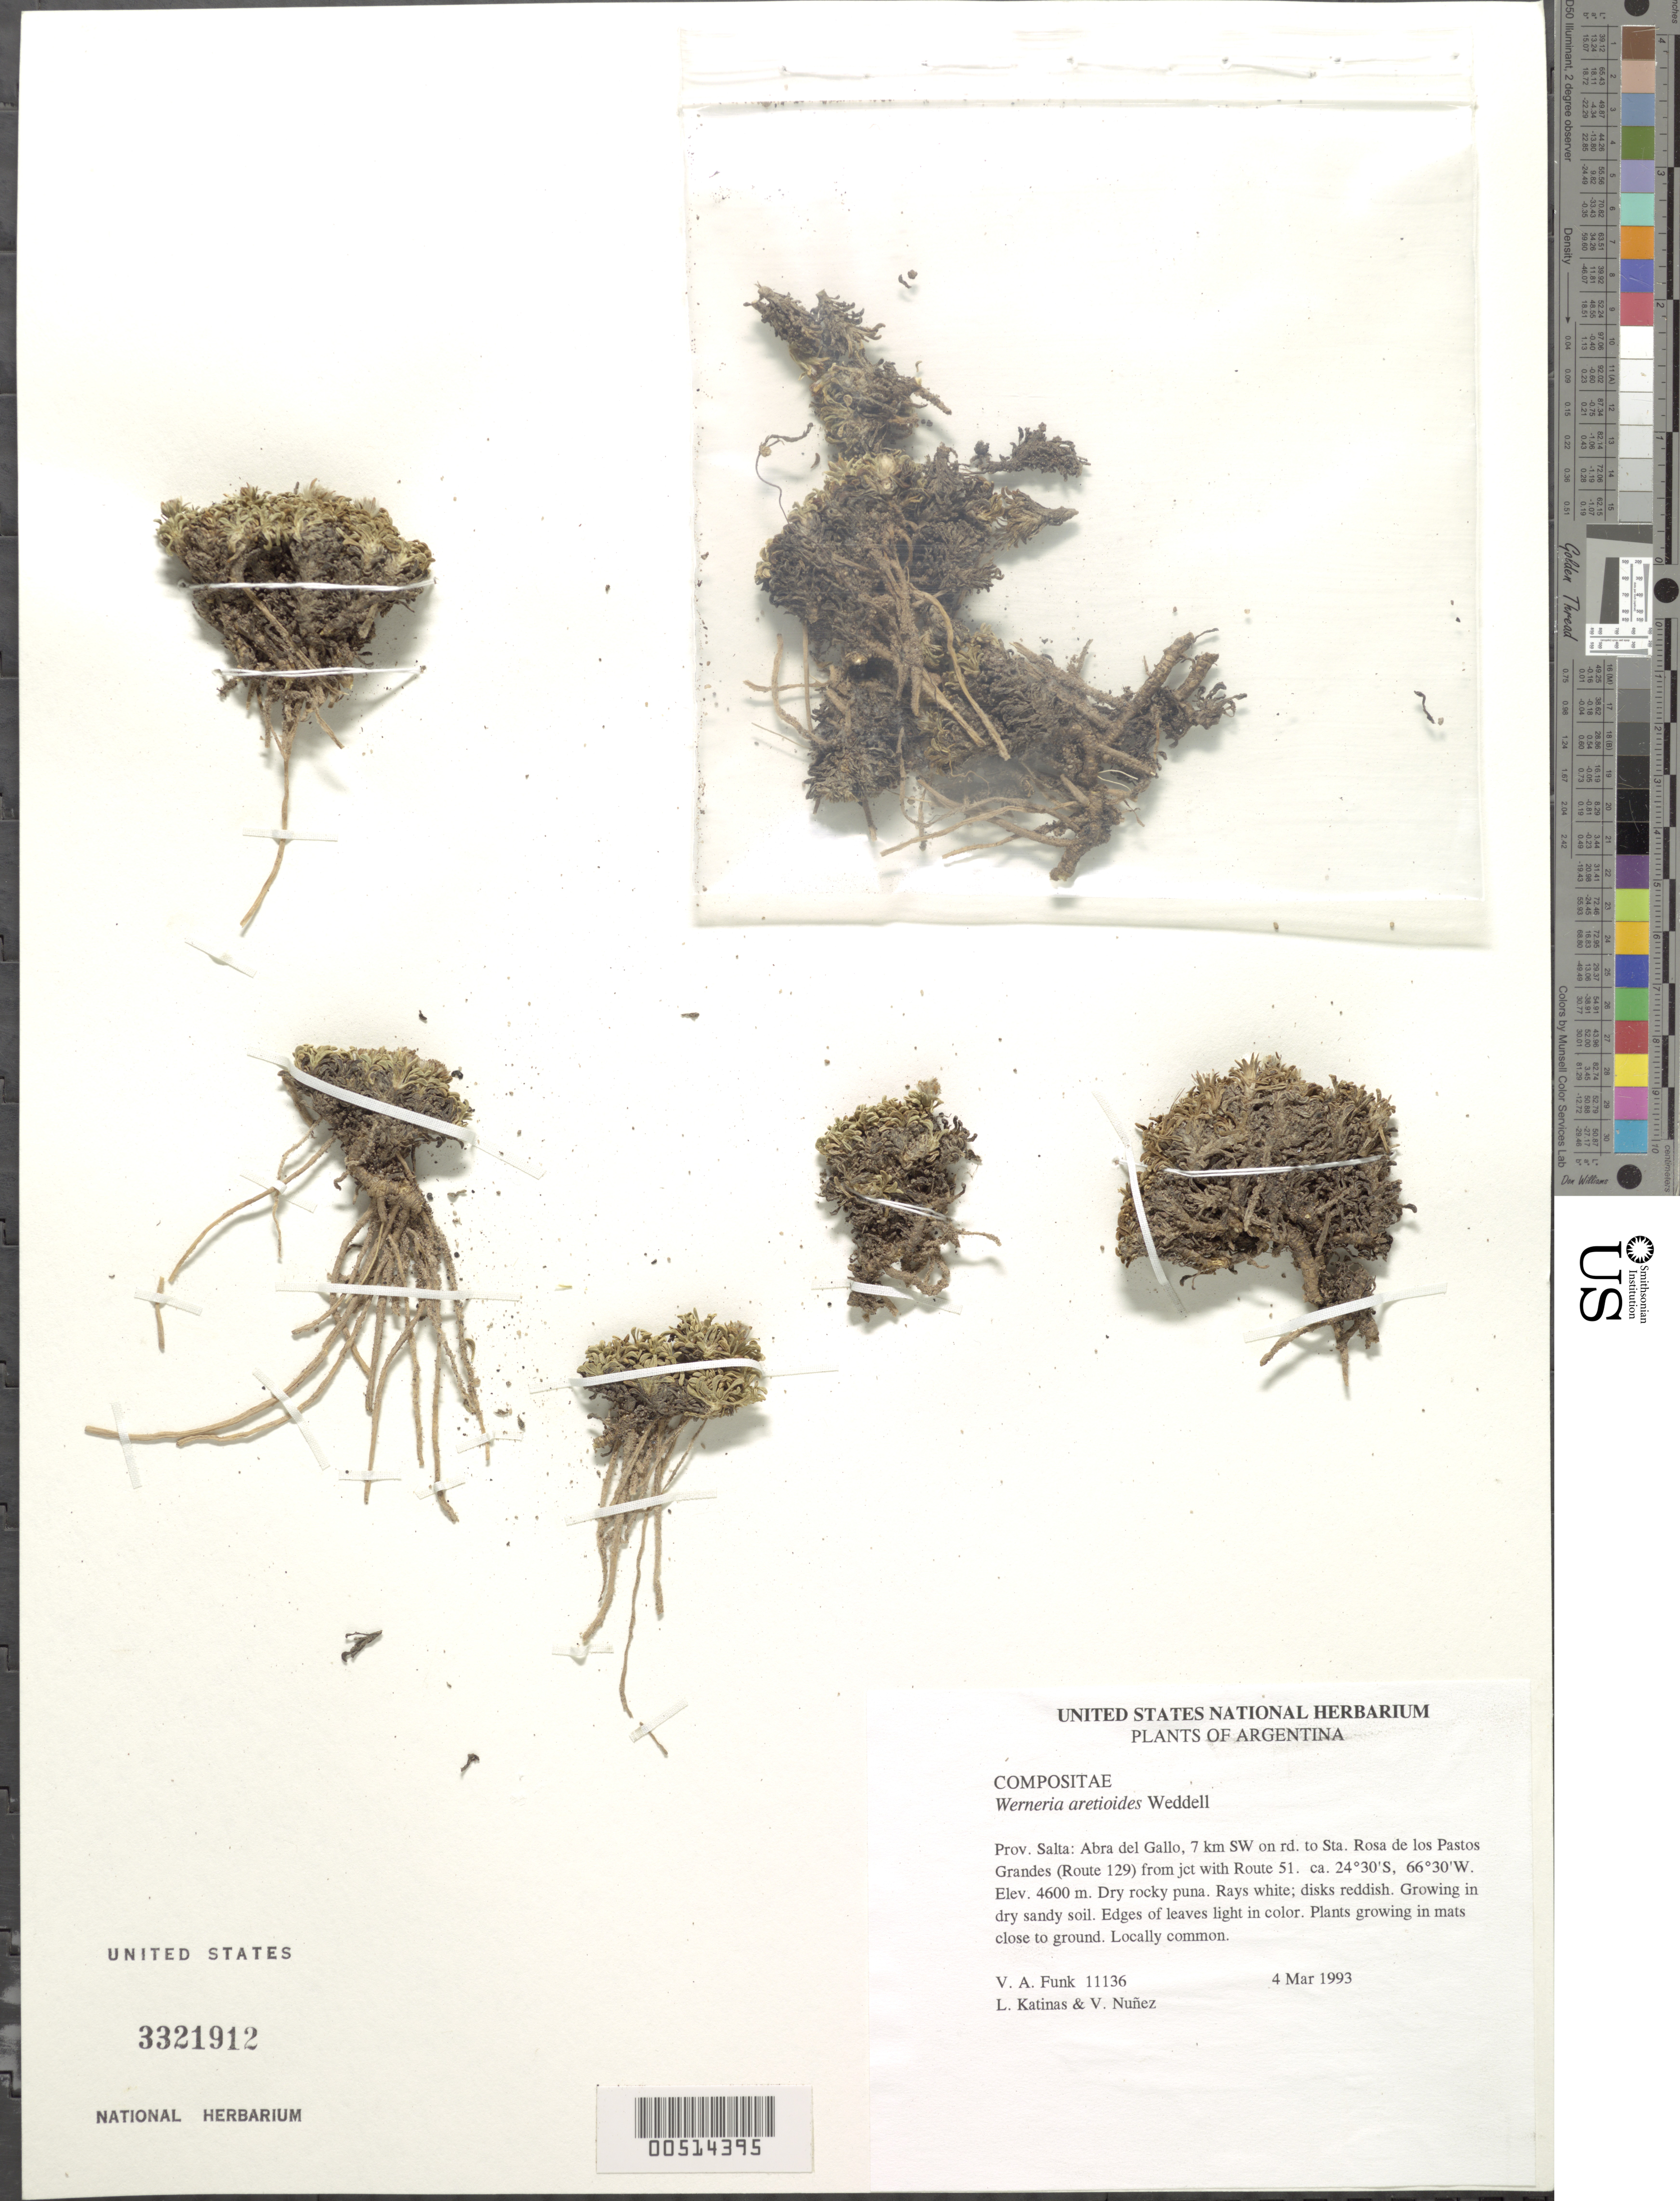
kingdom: Plantae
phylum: Tracheophyta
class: Magnoliopsida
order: Asterales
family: Asteraceae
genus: Werneria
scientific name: Werneria aretioides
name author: Wedd.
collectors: V. Funk, L. Katinas & V. Nuñez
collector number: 11136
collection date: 1993-03-04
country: Argentina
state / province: Salta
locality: Abra del Gallo, 7 km SW on rd. to Sta. Rosa de los Pastos Grandes (route 129) from jct with Route 51. Dry rocky puna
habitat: Growing in sandy soil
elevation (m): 4600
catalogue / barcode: US 3321912